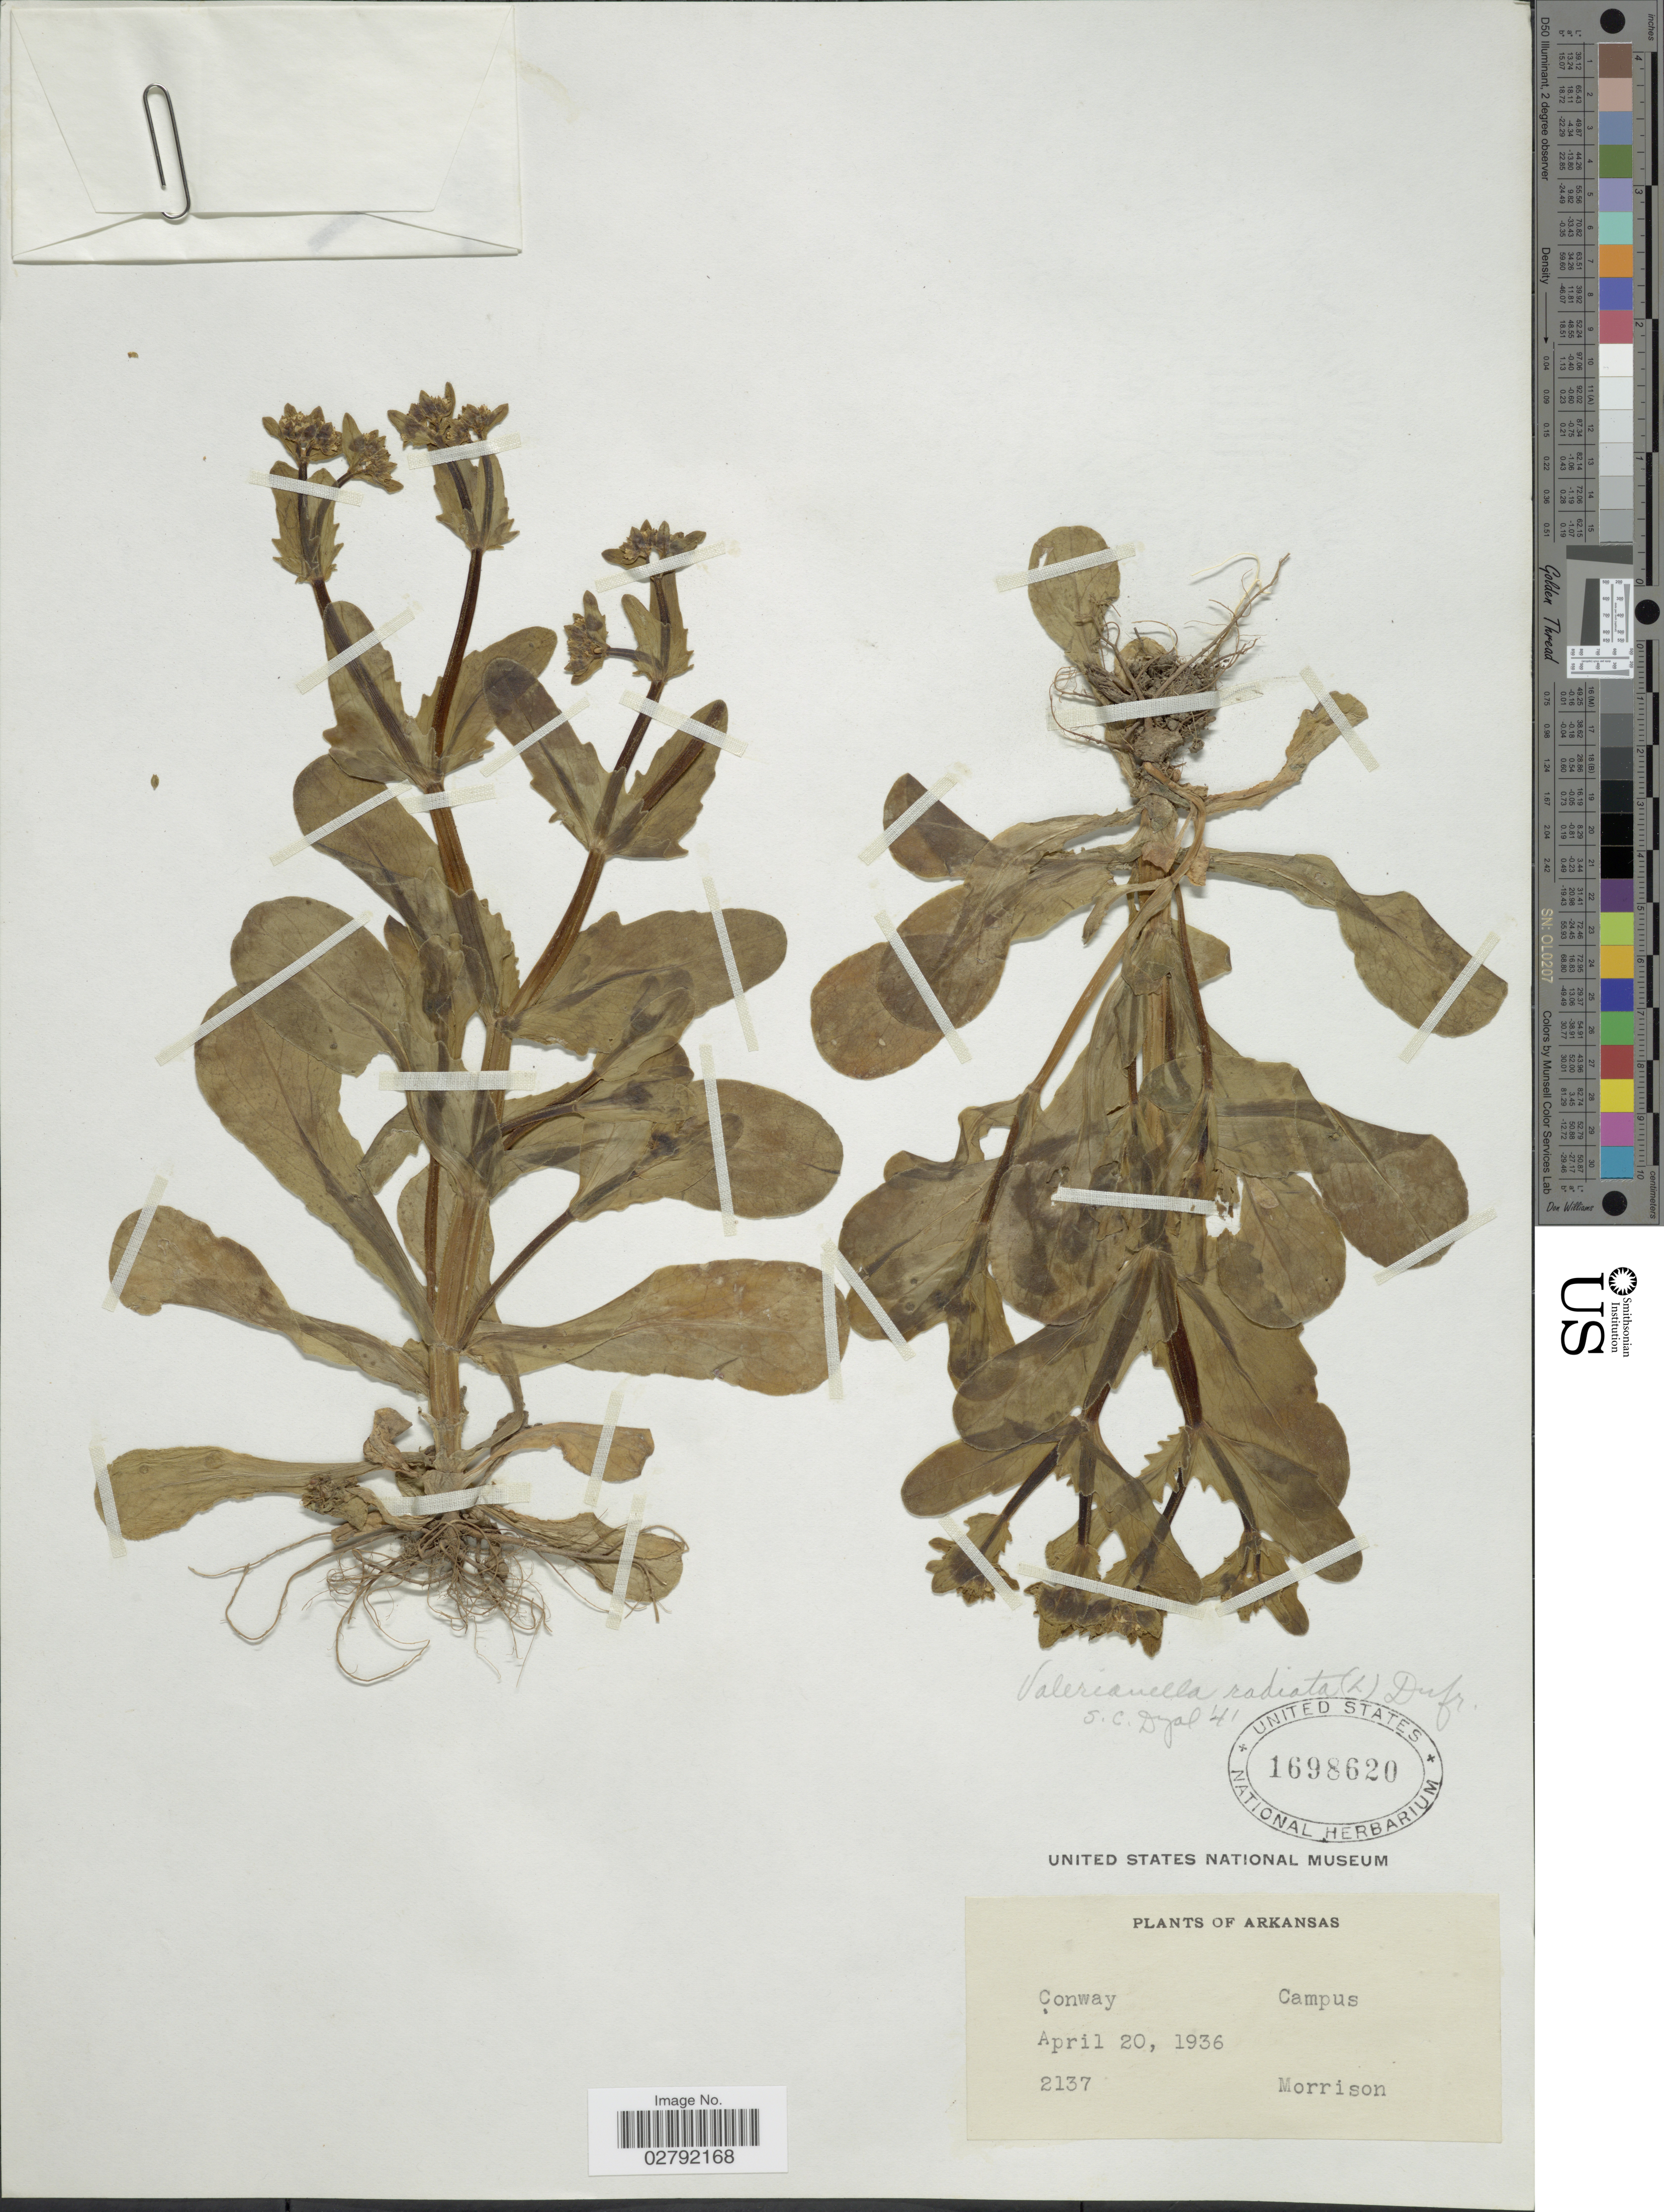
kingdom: Plantae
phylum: Tracheophyta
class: Magnoliopsida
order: Dipsacales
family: Caprifoliaceae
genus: Valerianella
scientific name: Valerianella radiata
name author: (L.) Dufr.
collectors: Morrison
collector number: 2137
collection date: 1936-04-20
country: United States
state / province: Arkansas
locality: Conway.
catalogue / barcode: US 1698620